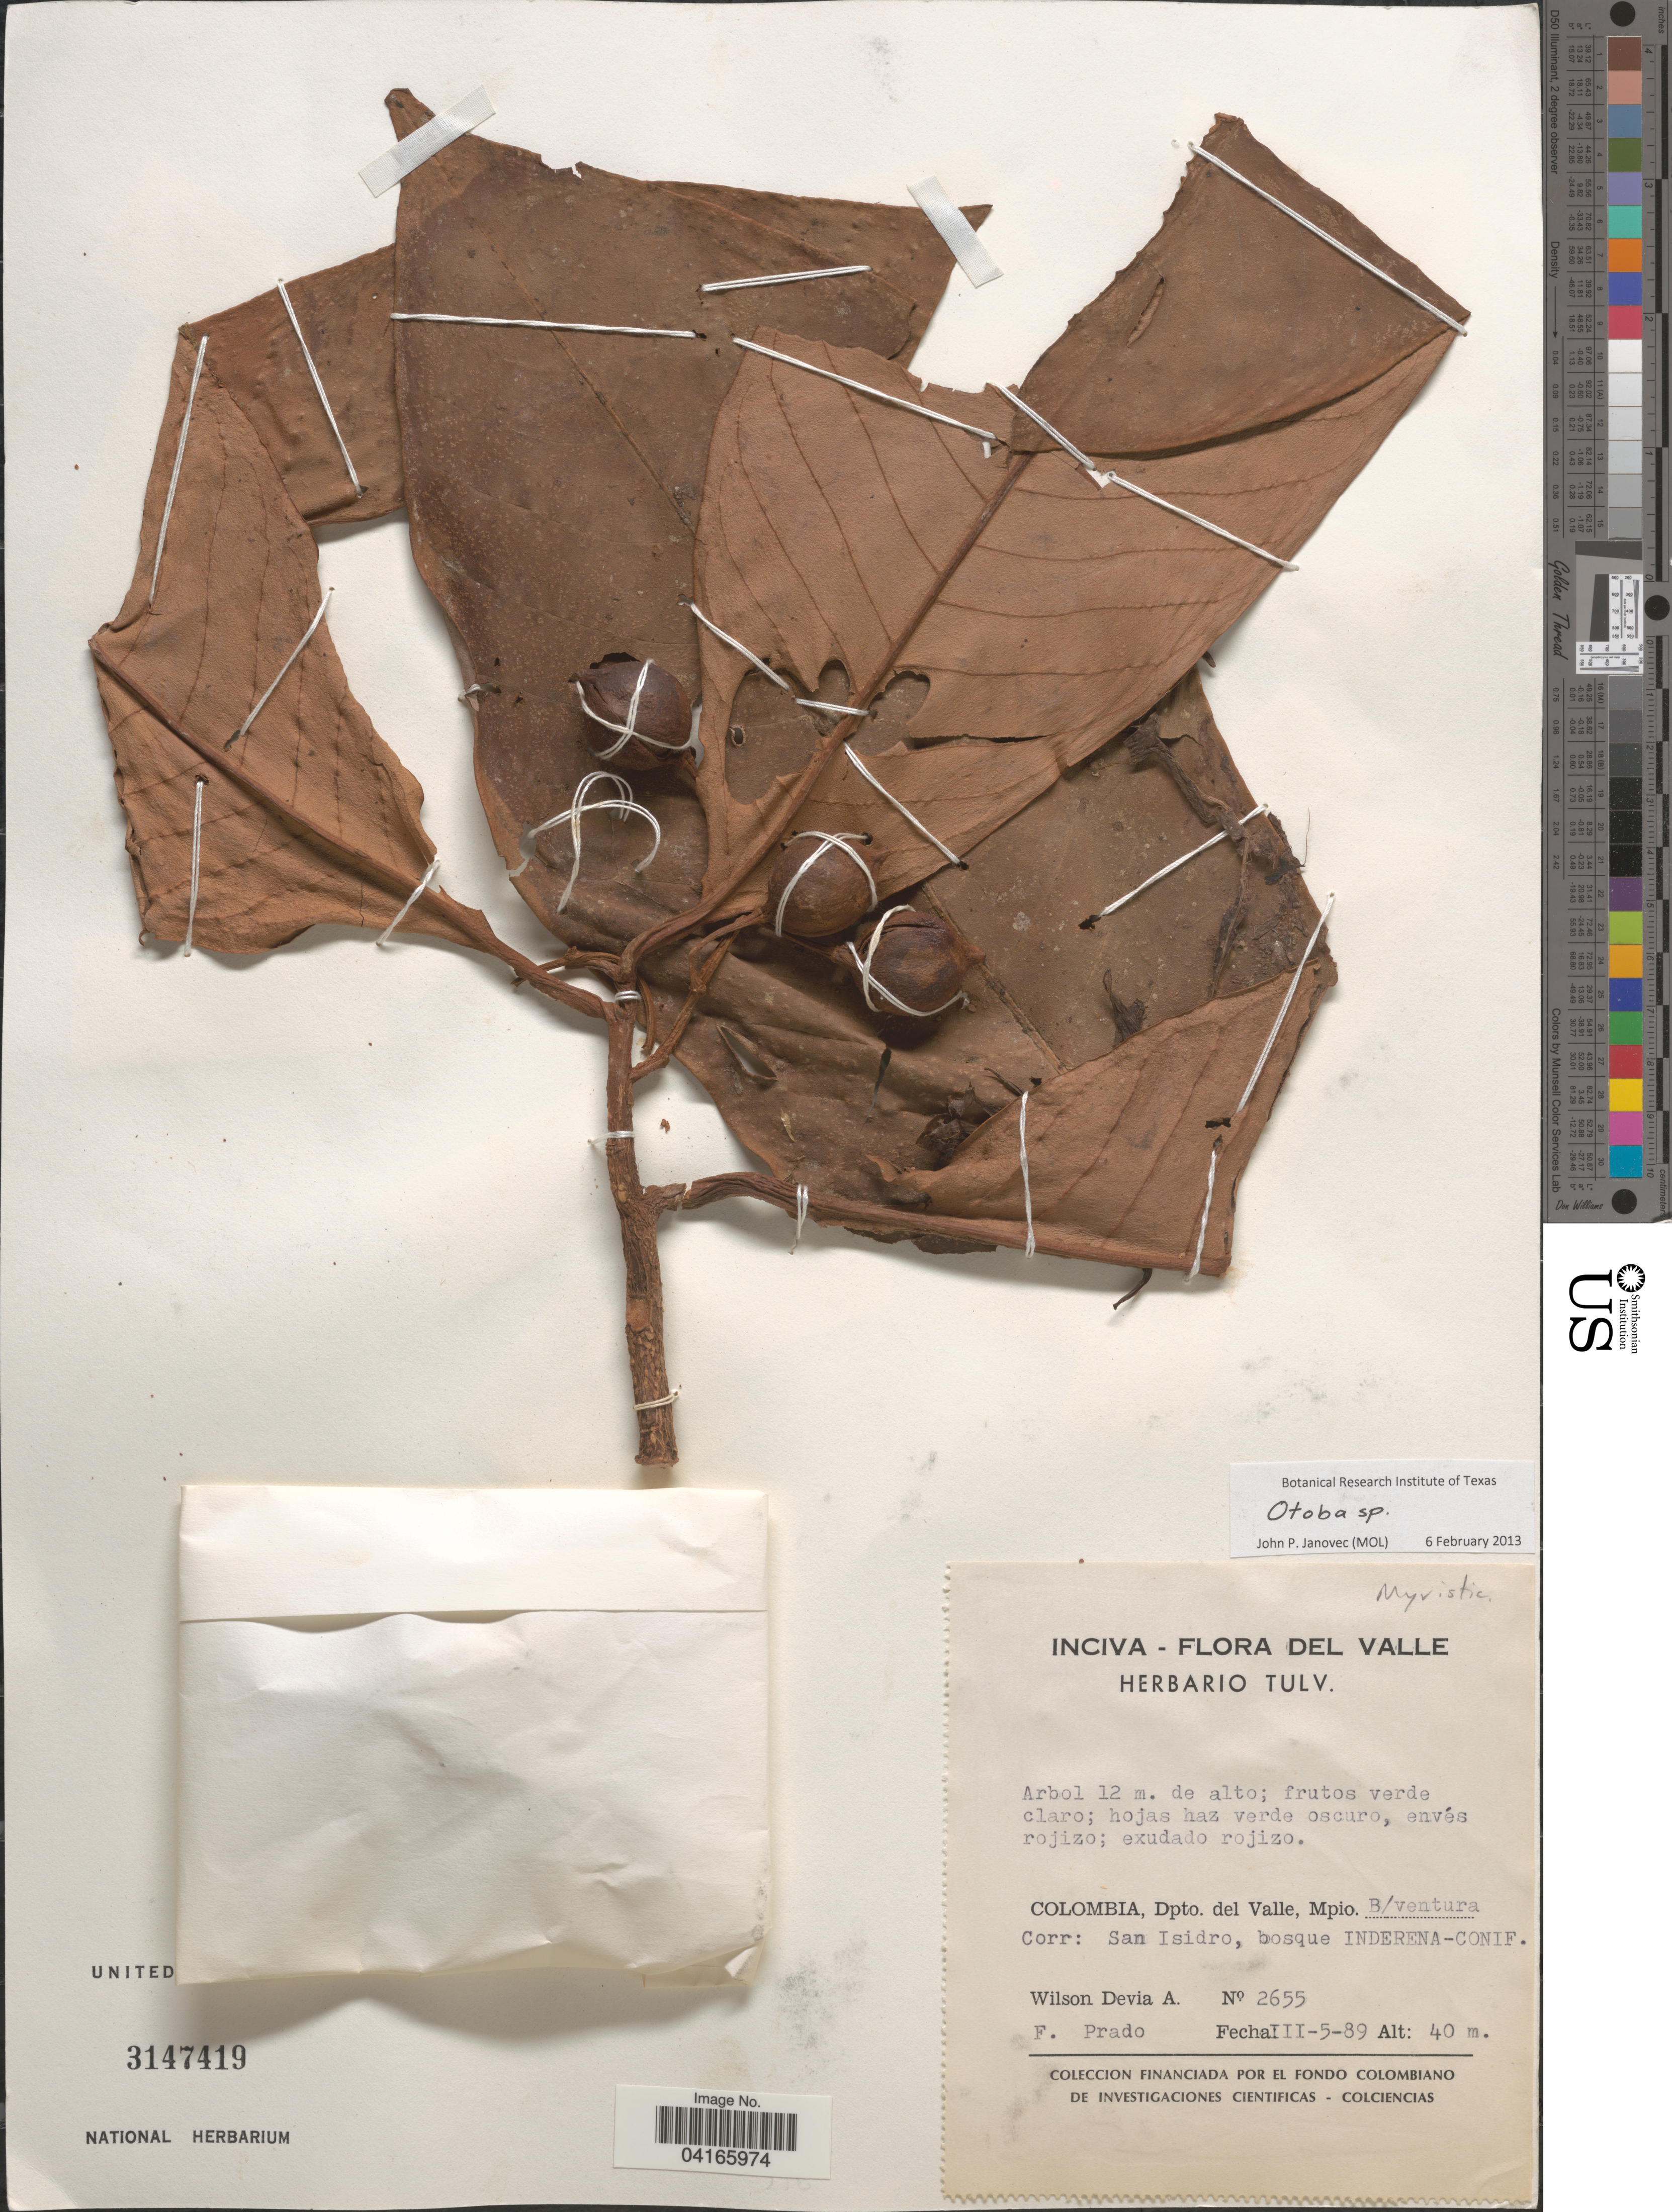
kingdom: Plantae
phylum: Tracheophyta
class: Magnoliopsida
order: Magnoliales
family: Myristicaceae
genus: Otoba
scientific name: Otoba sp.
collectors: W. Devia A. & F. Prado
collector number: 2655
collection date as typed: Transcribed d/m/y: 5/3/89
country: Colombia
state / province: Valle del Cauca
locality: Del Valle. Dpto. del Valle, Mpio. B/ventura. Corr: San Isidro, bosque INDERENA-CONIF.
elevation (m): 40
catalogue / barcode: US 3147419